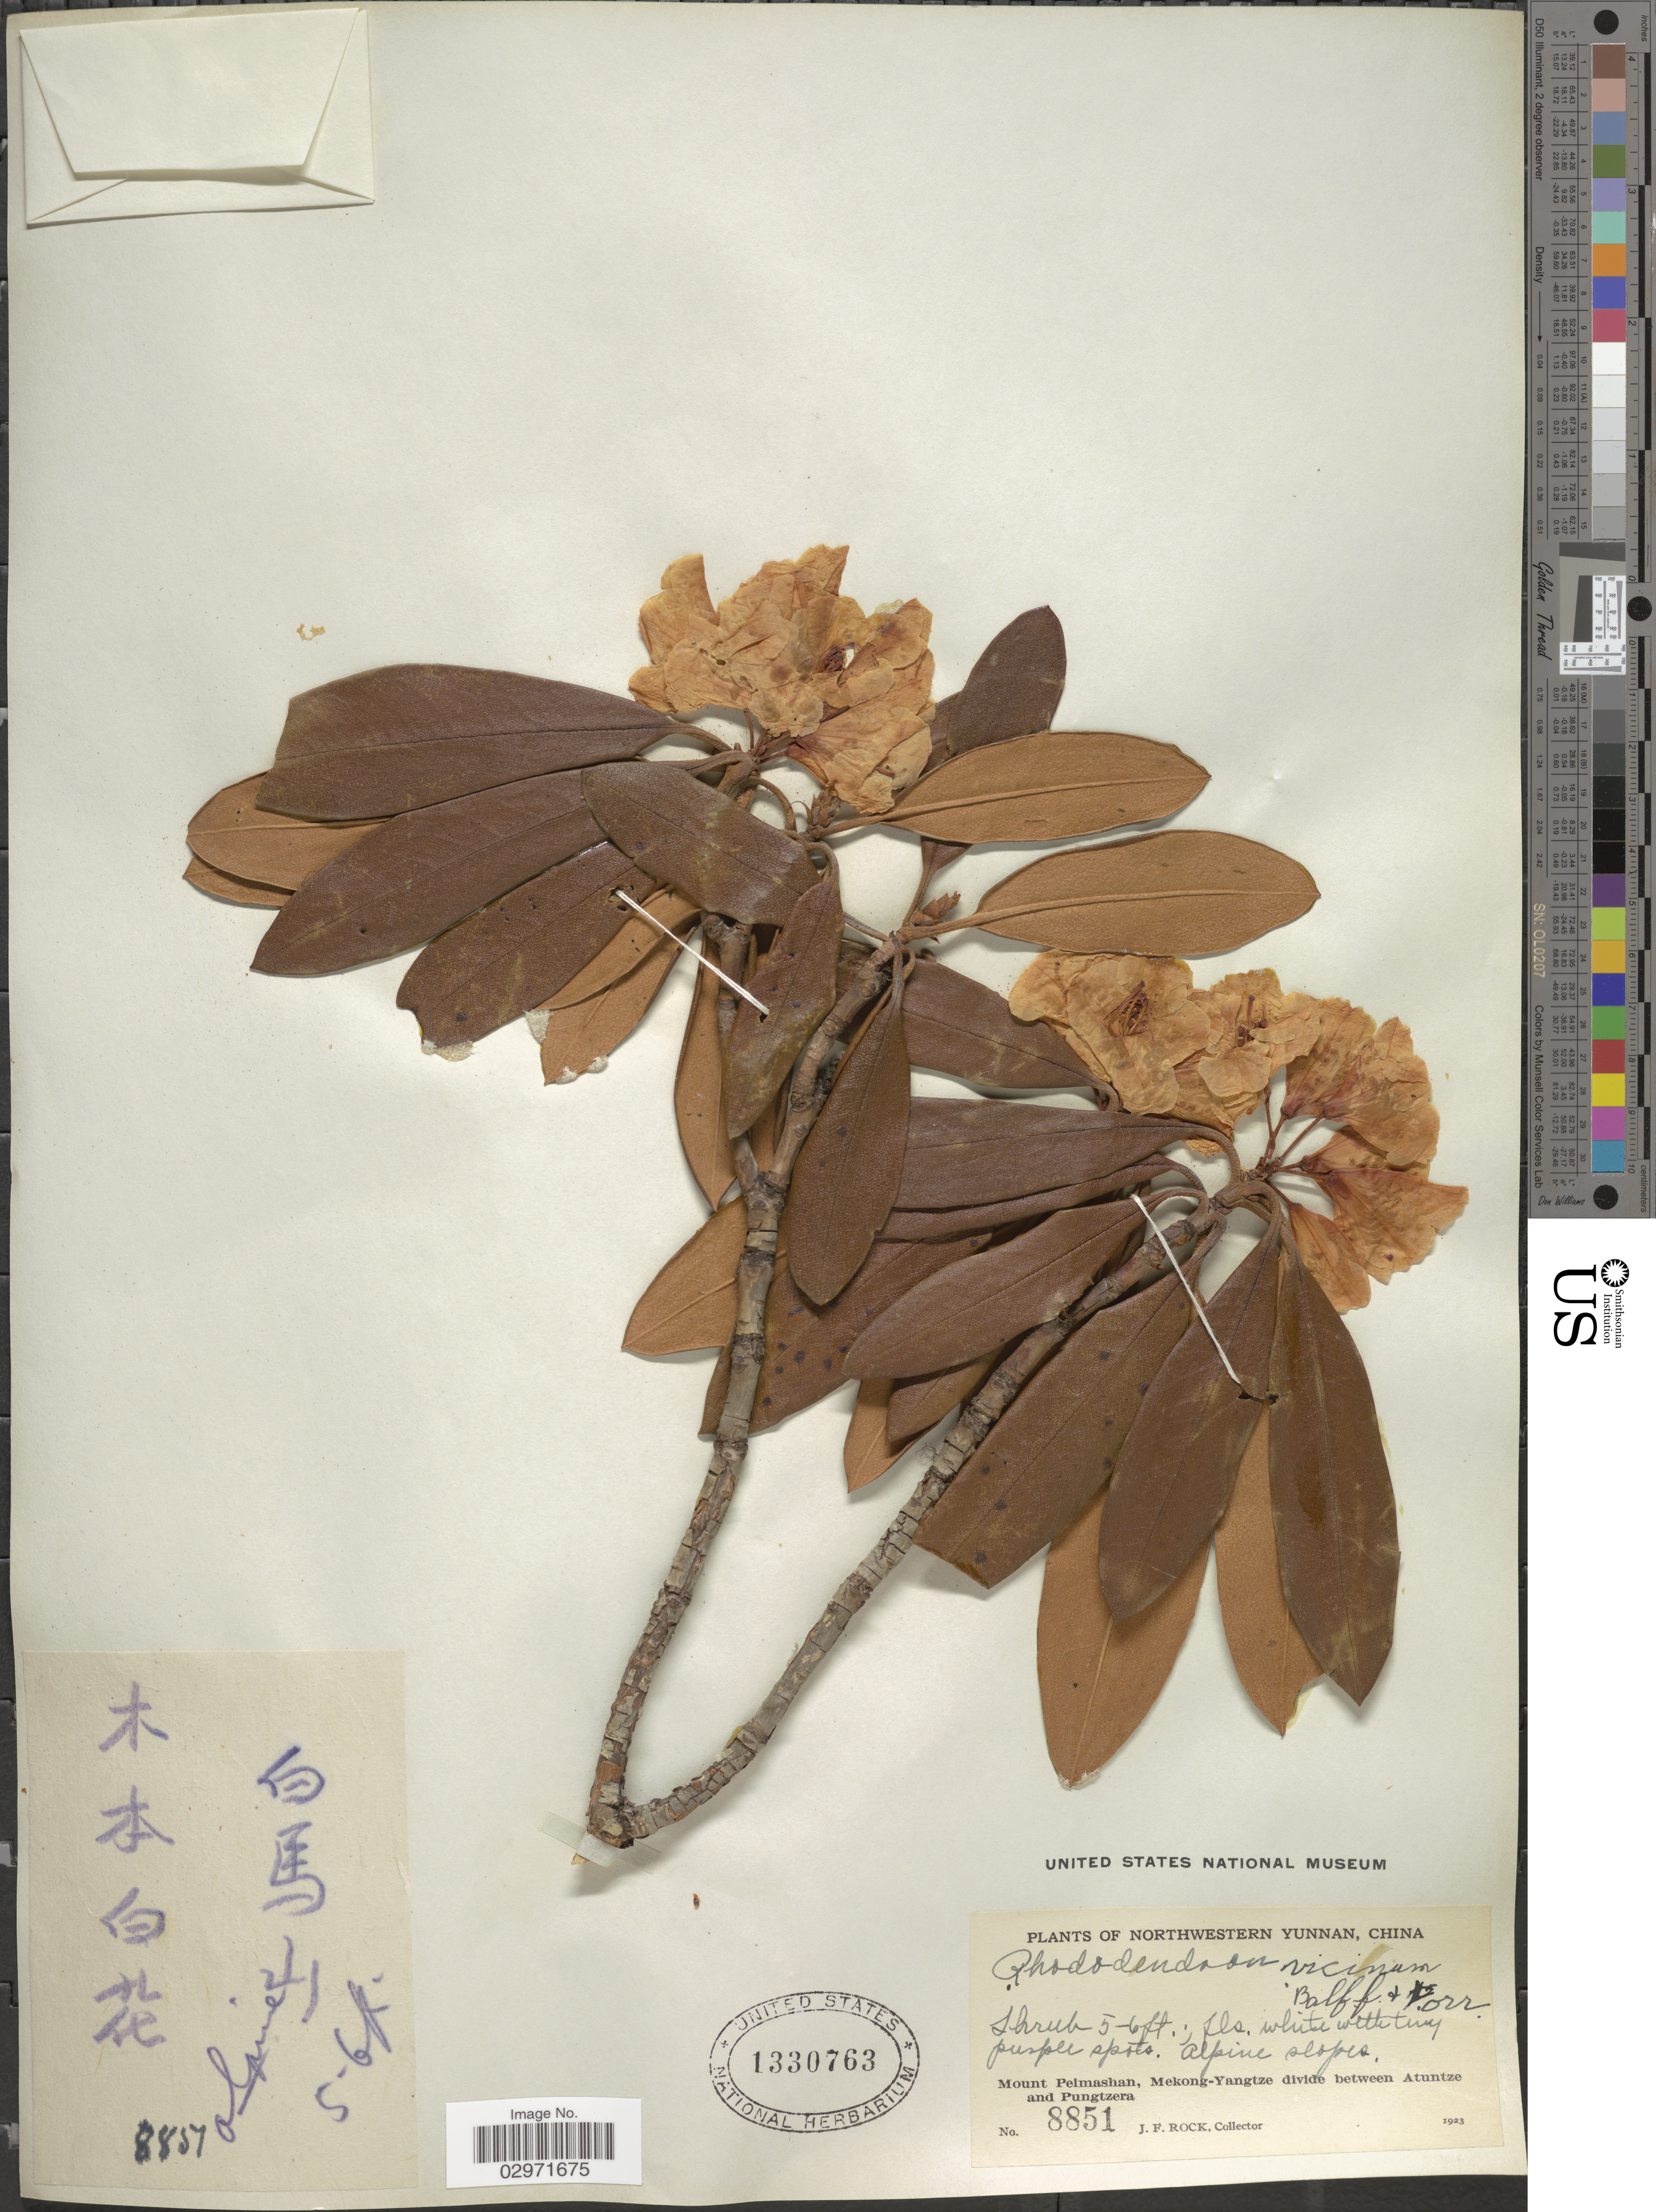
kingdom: Plantae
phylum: Tracheophyta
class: Magnoliopsida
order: Ericales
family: Ericaceae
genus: Rhododendron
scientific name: Rhododendron levistratum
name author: Balf. f. & Forrest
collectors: J. Rock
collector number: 8851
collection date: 1923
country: China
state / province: Yunnan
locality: Northwestern Yunnan. Alpine slopes. Mount Peimashan, Mekong-Yangtze divide between Atuntze and Pungtzera.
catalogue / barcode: US 1330763